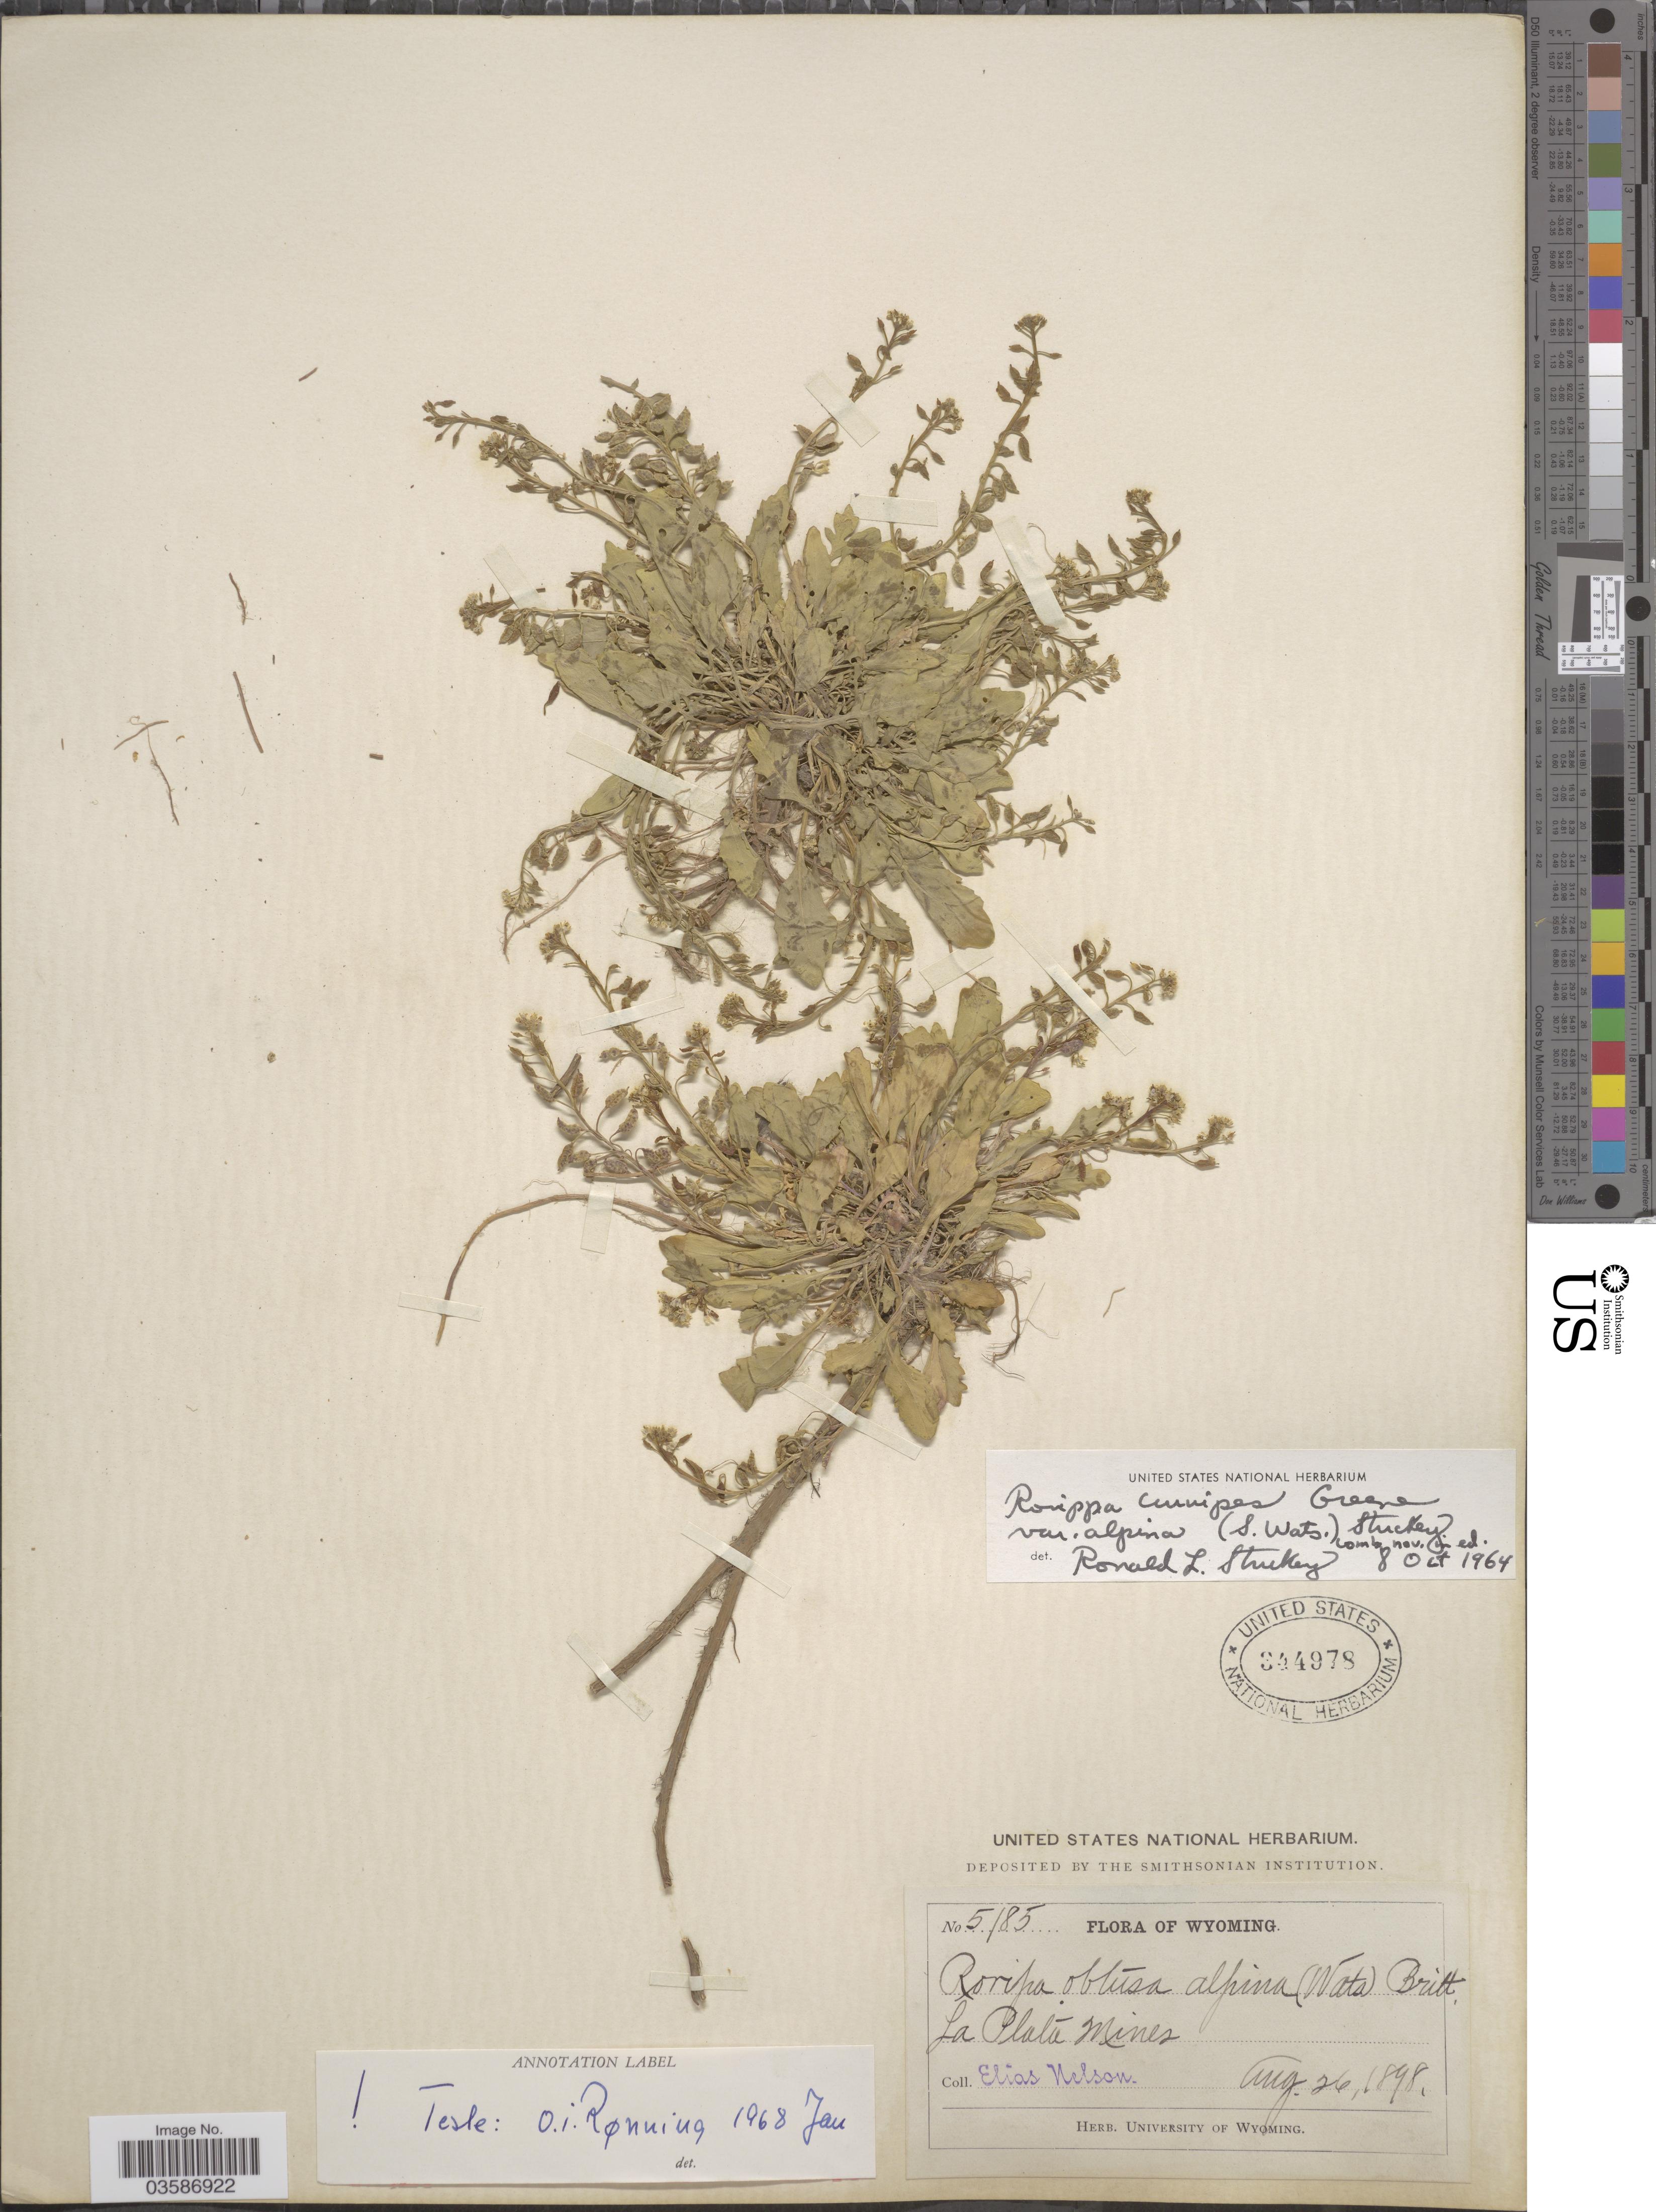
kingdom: Plantae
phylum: Tracheophyta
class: Magnoliopsida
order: Brassicales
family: Brassicaceae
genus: Rorippa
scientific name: Rorippa curvipes var. alpina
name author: (S. Watson) Stuckey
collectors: A. Nelson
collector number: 5185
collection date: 1898-08-26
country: United States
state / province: Wyoming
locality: La Plata Mines.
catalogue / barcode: US 344978